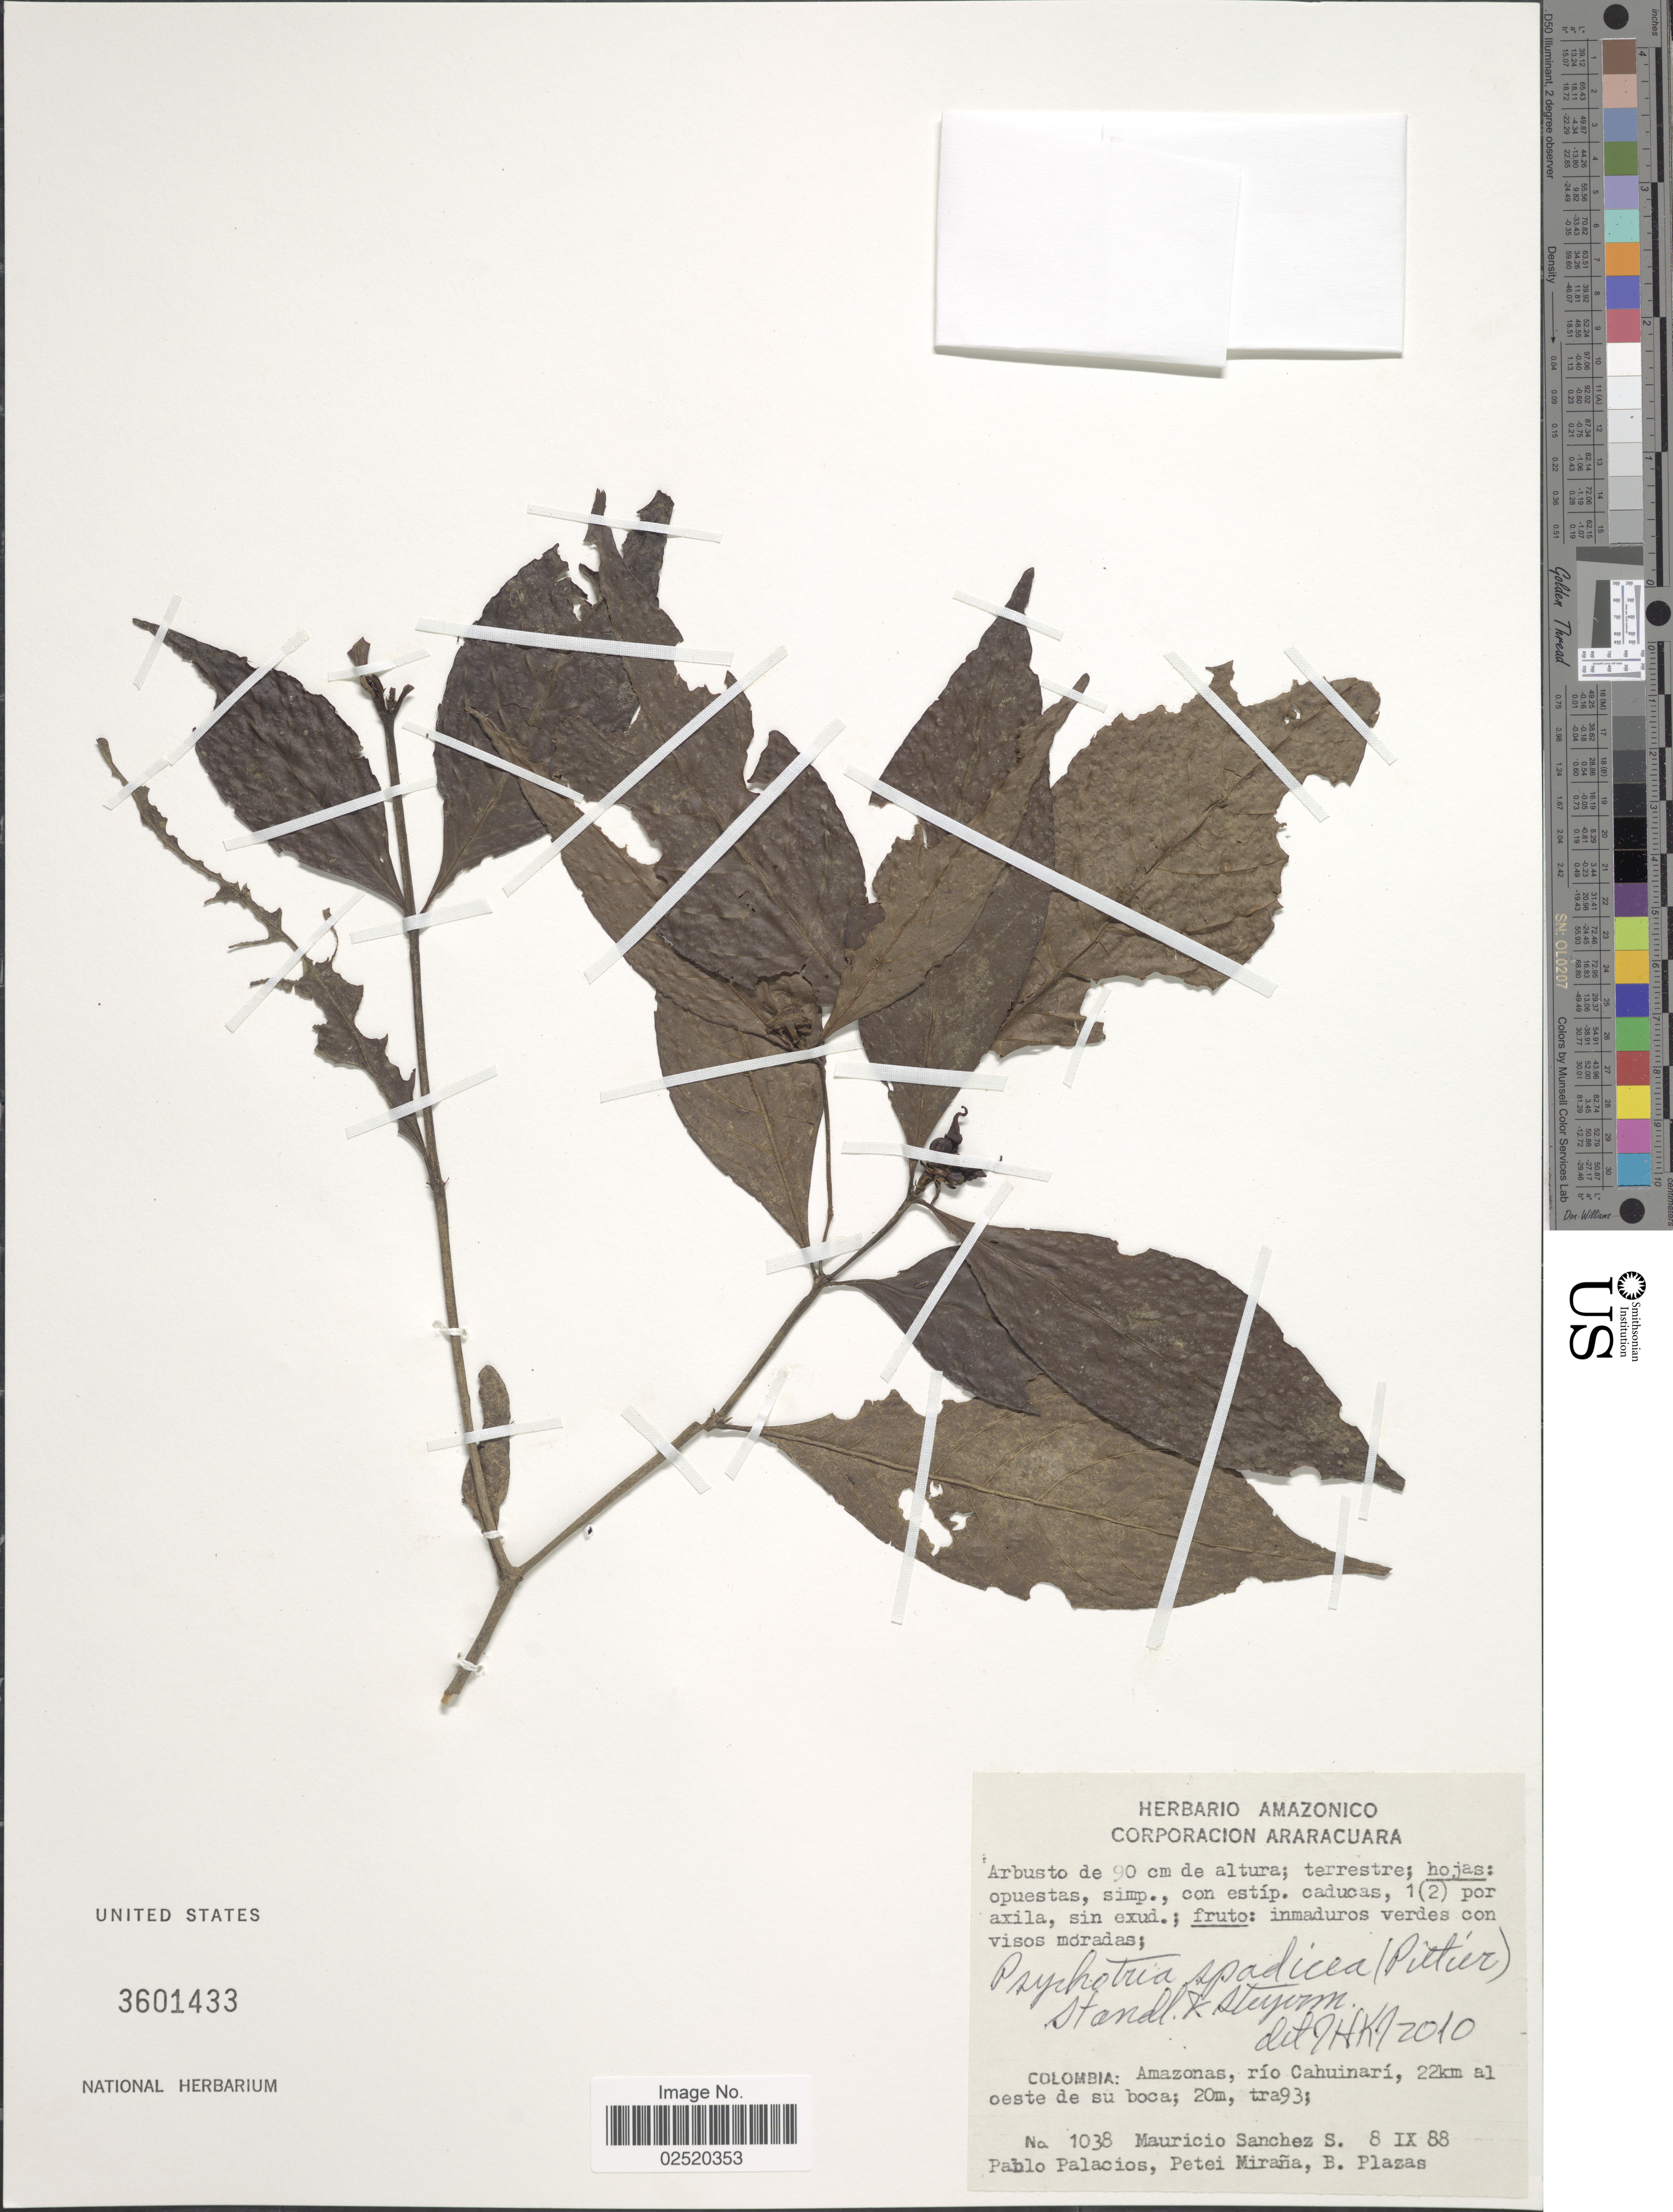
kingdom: Plantae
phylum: Tracheophyta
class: Magnoliopsida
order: Gentianales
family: Rubiaceae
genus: Psychotria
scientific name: Psychotria spadicea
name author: (Pittier) Standl. & Steyerm.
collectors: M. Sanchez S., P. Palacios, P. Miraña & B. Plazas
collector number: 1038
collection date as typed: Transcribed d/m/y: 8/9/88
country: Colombia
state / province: Amazônas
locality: Colombia: Amazonas, rio Cahuinari, 22km al oeste de su boca, tra93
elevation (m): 20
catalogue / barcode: US 3601433